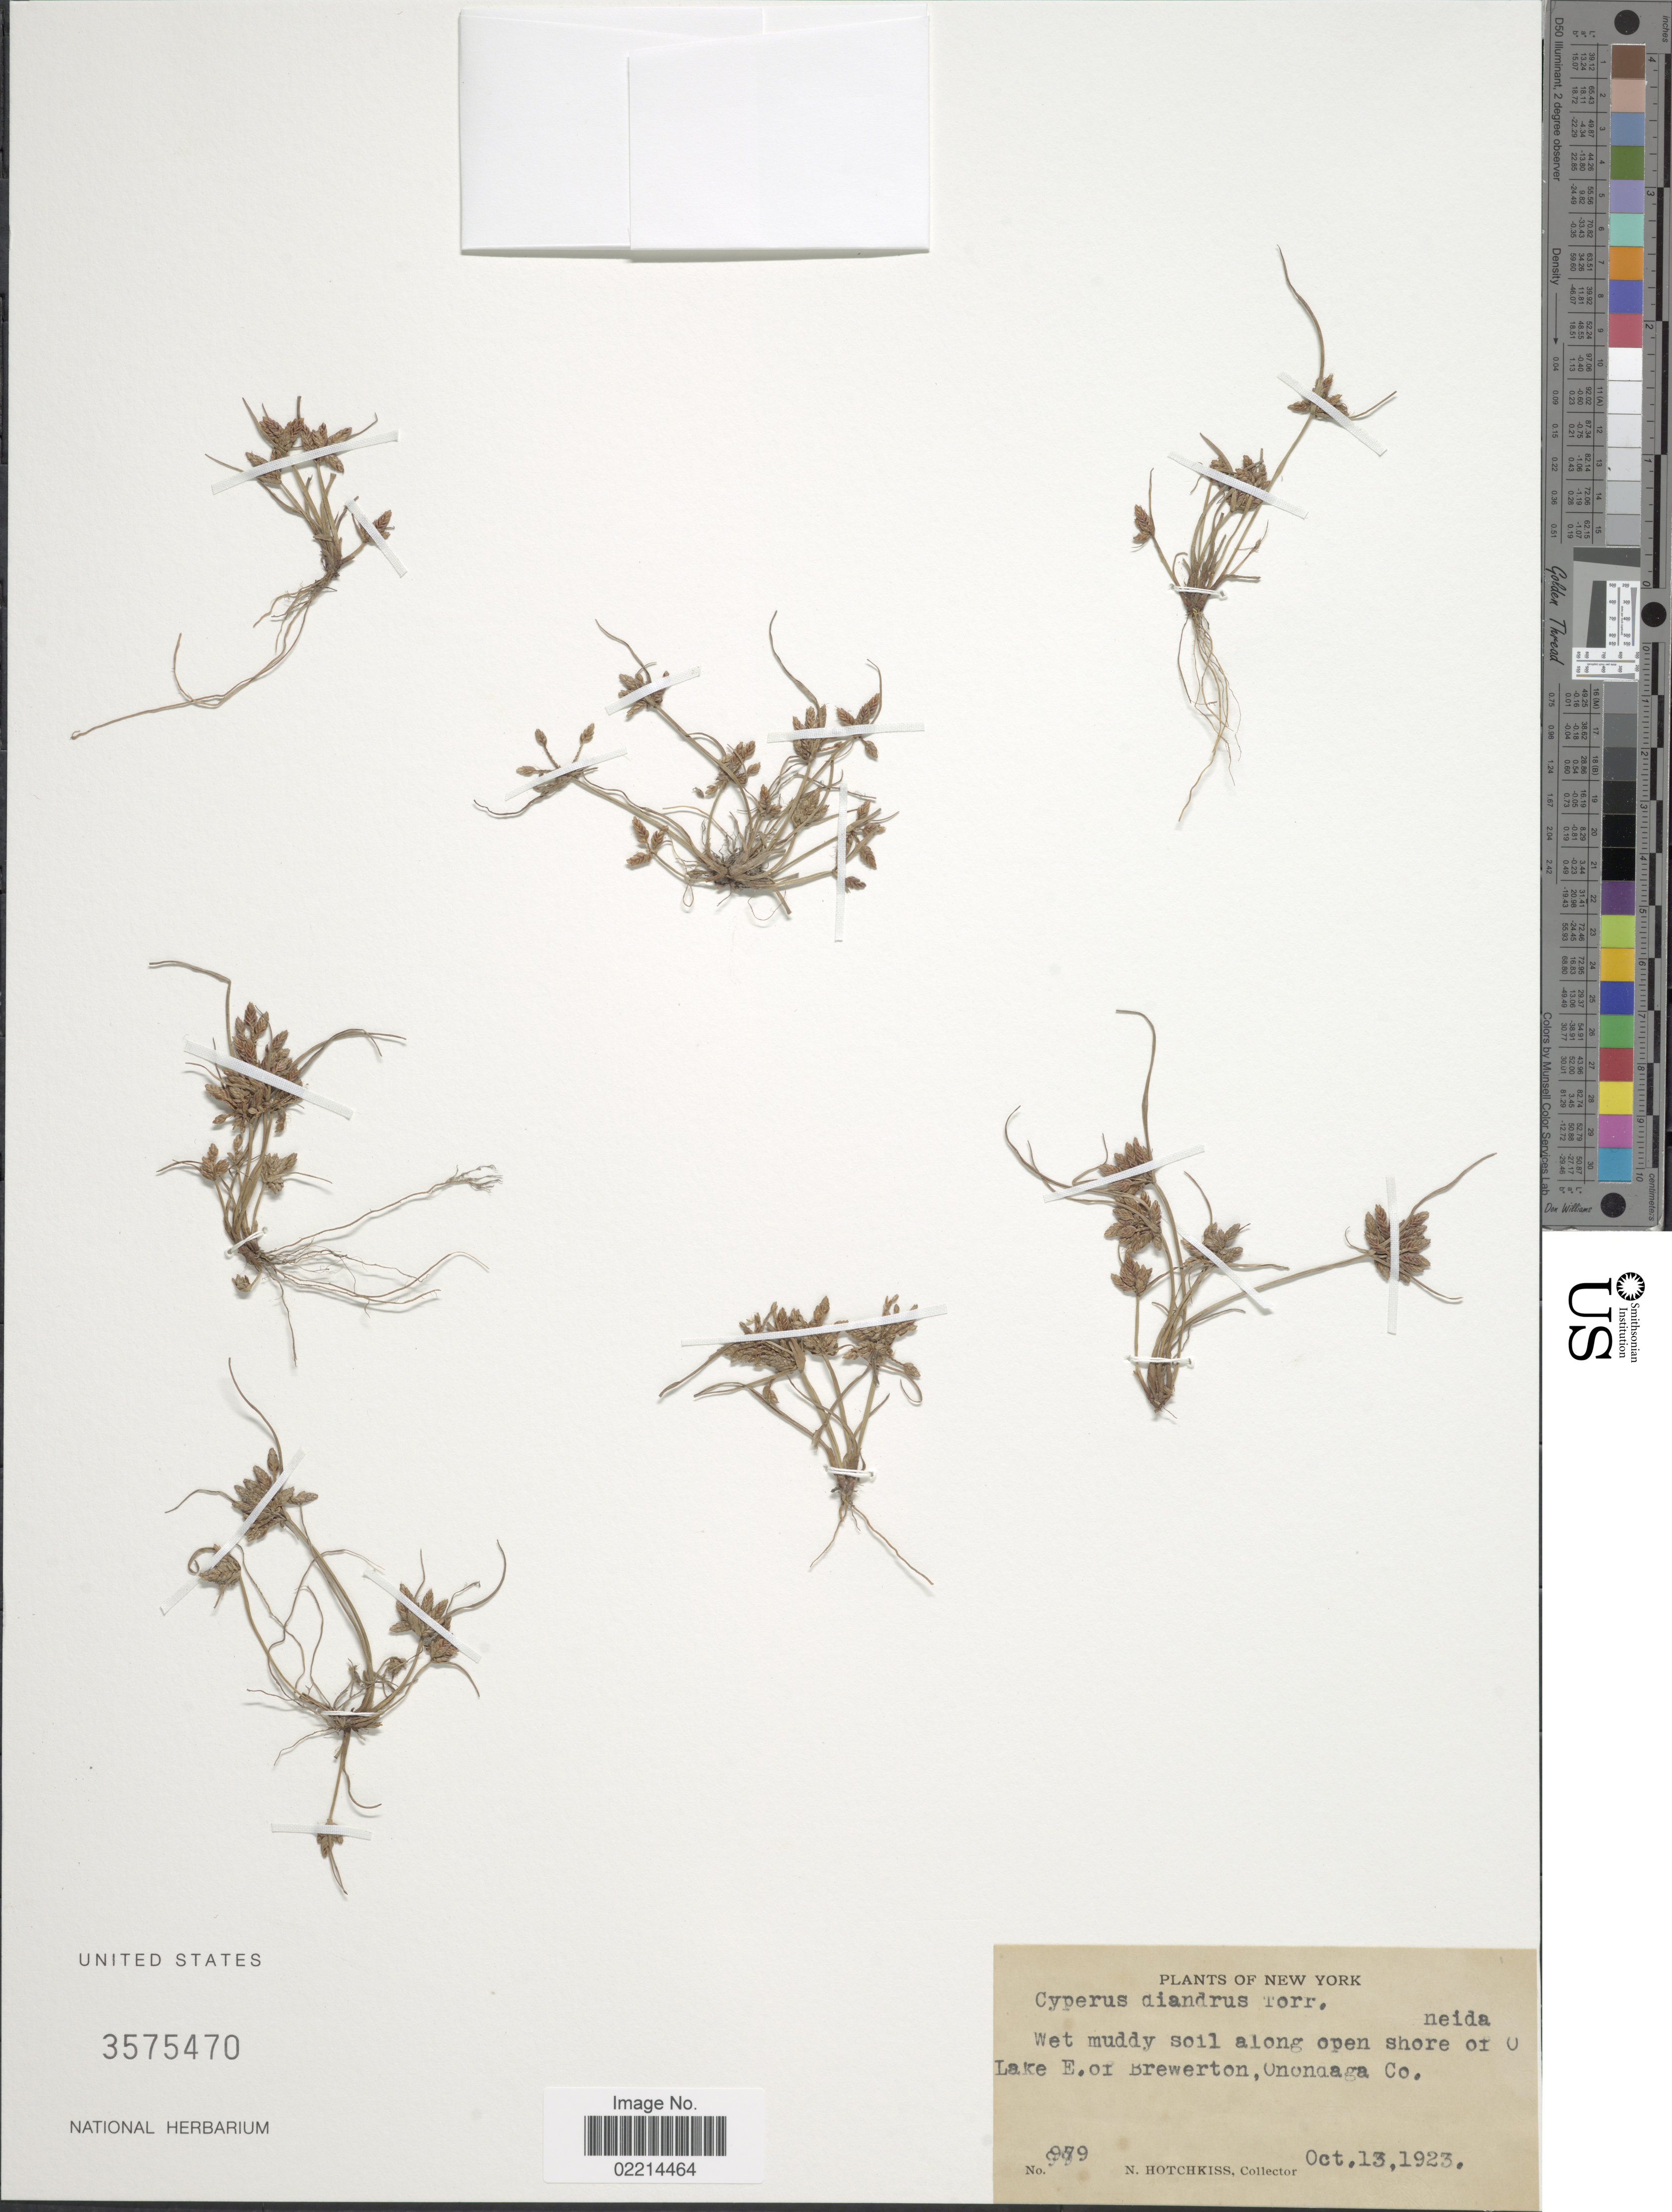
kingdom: Plantae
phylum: Tracheophyta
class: Liliopsida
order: Poales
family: Cyperaceae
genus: Cyperus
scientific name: Cyperus diandrus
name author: Torr.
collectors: N. Hotchkiss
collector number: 979*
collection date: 1923-10-13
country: United States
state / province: New York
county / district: Oneida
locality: Wet muddy soil along open shore of Oneida Lake E. of Brewerton, Onondaga Co.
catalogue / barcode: US 3575470